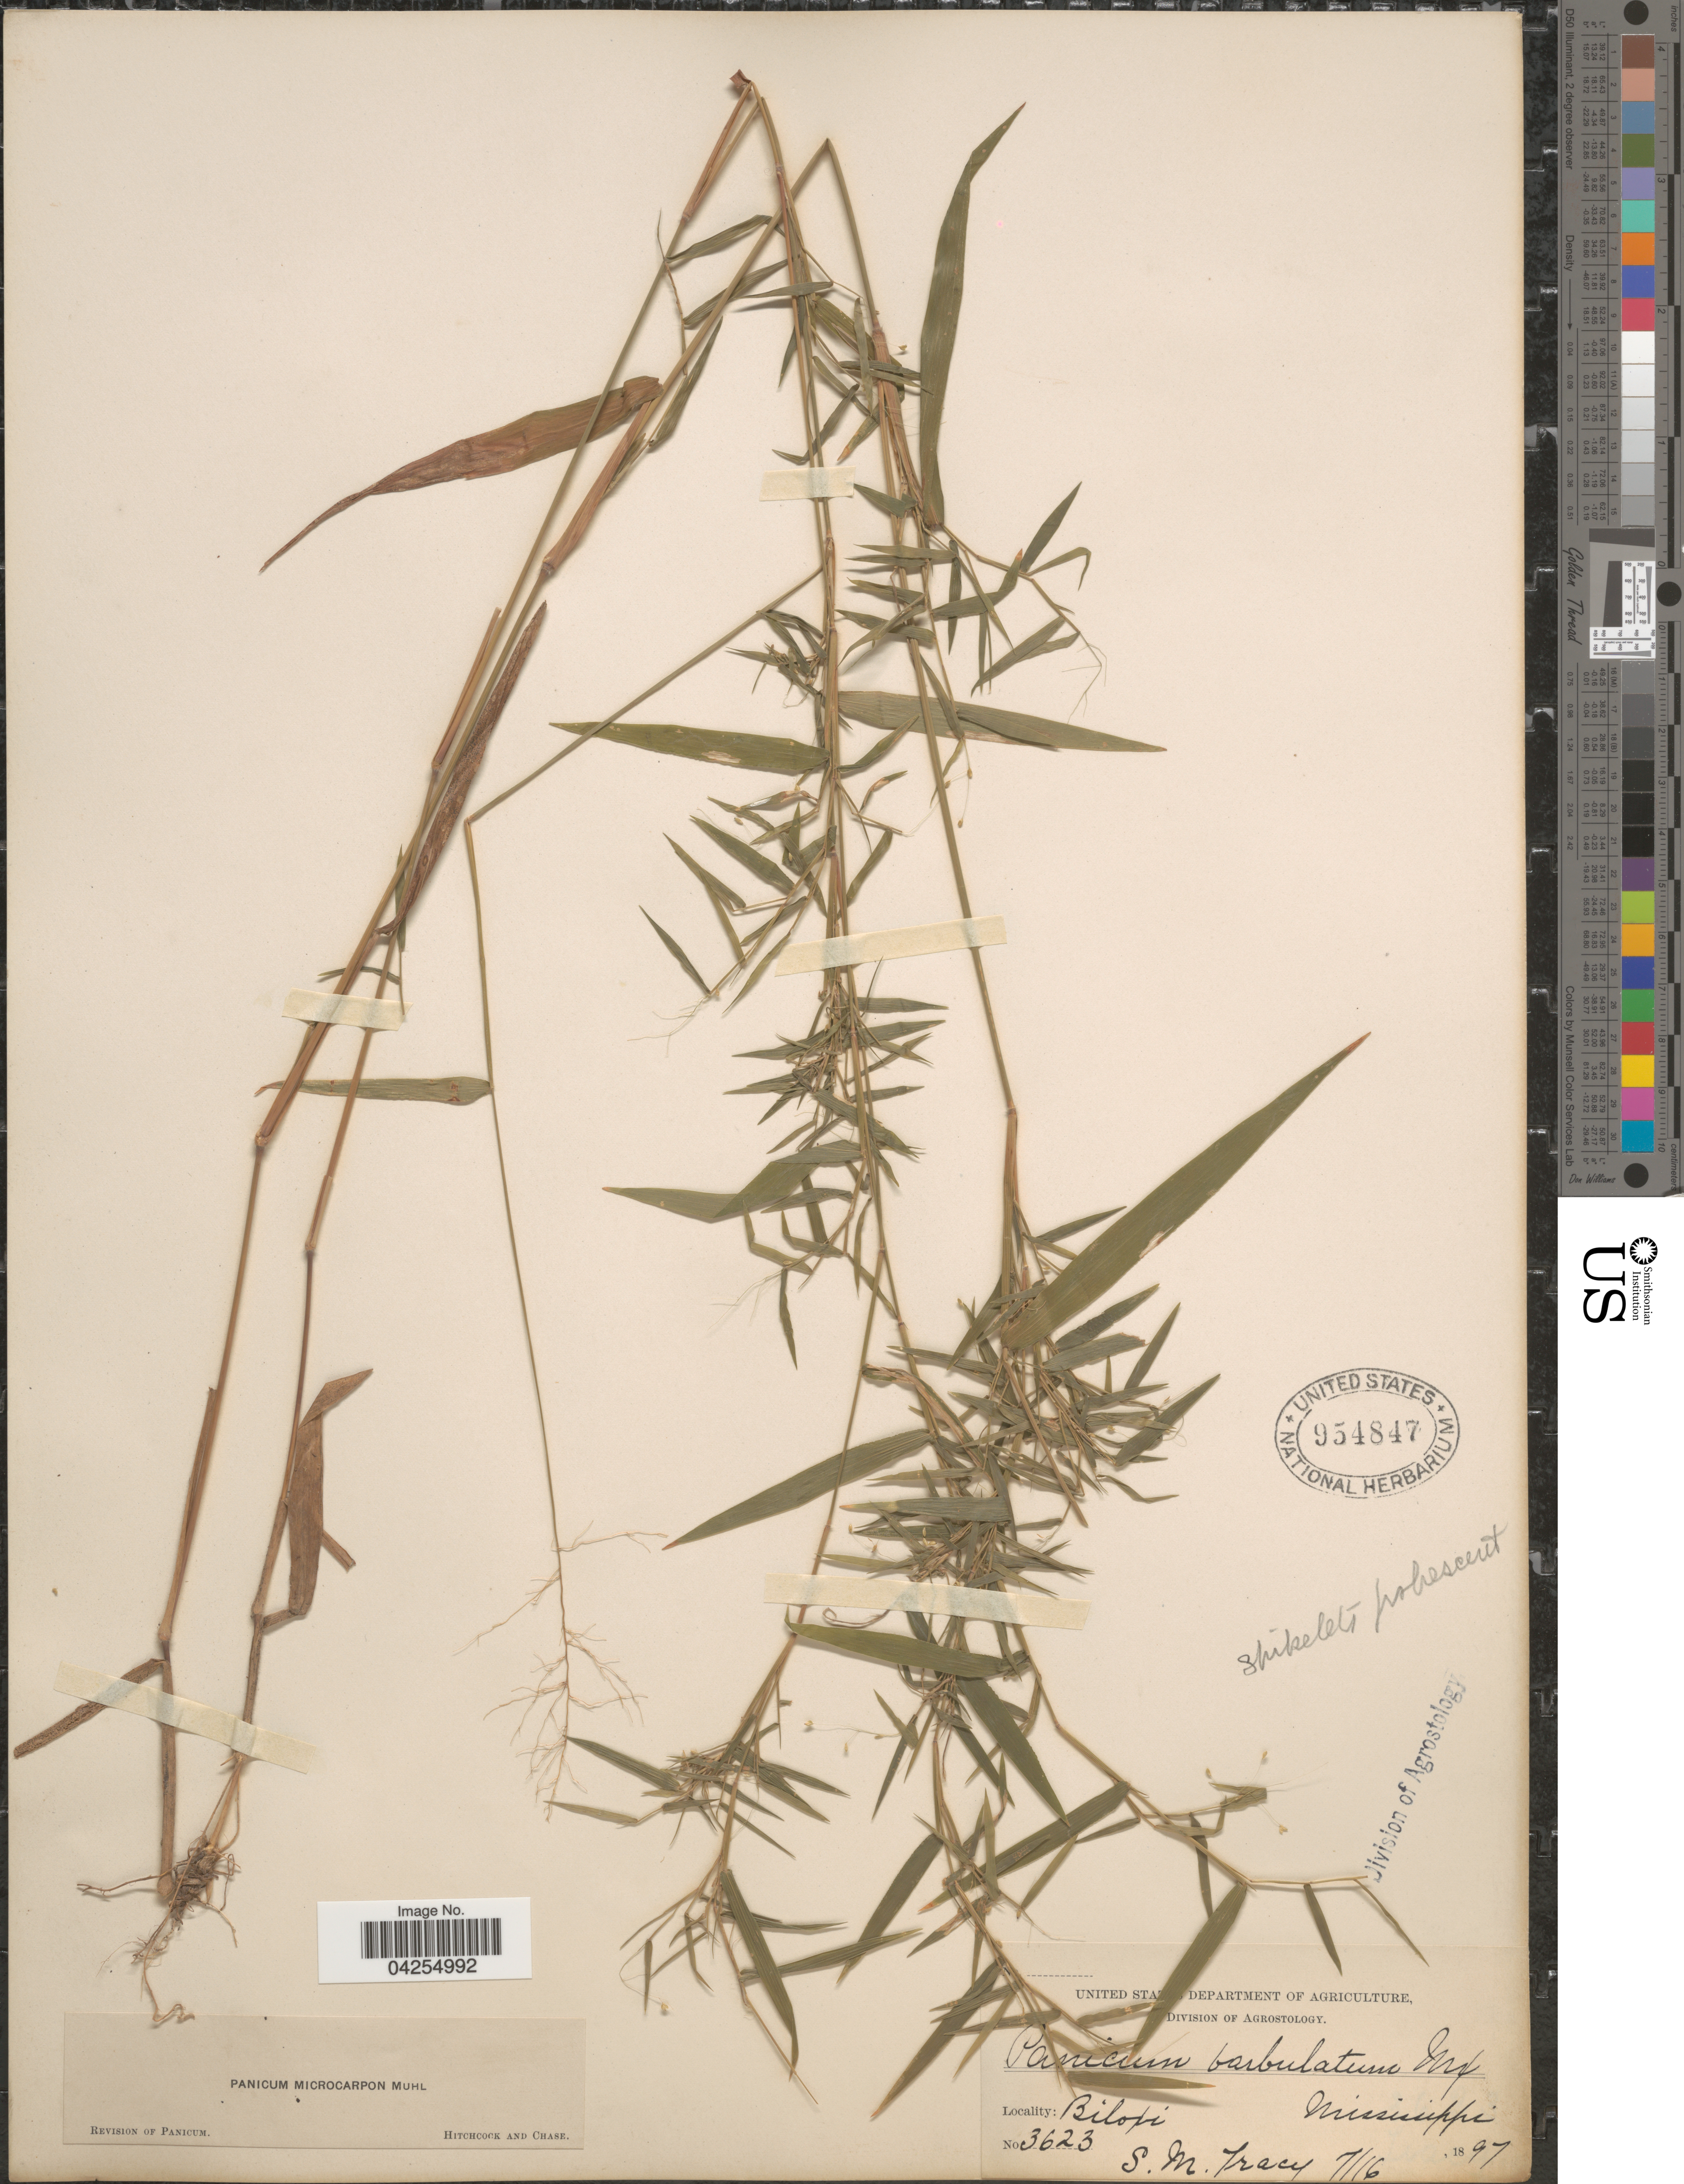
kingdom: Plantae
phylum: Tracheophyta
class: Liliopsida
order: Poales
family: Poaceae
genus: Dichanthelium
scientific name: Dichanthelium dichotomum var. dichotomum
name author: (L.) Gould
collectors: S. M. Tracy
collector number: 3623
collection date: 1897-07-16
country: United States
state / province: Mississippi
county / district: Harrison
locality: Biloxi.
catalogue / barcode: US 954847